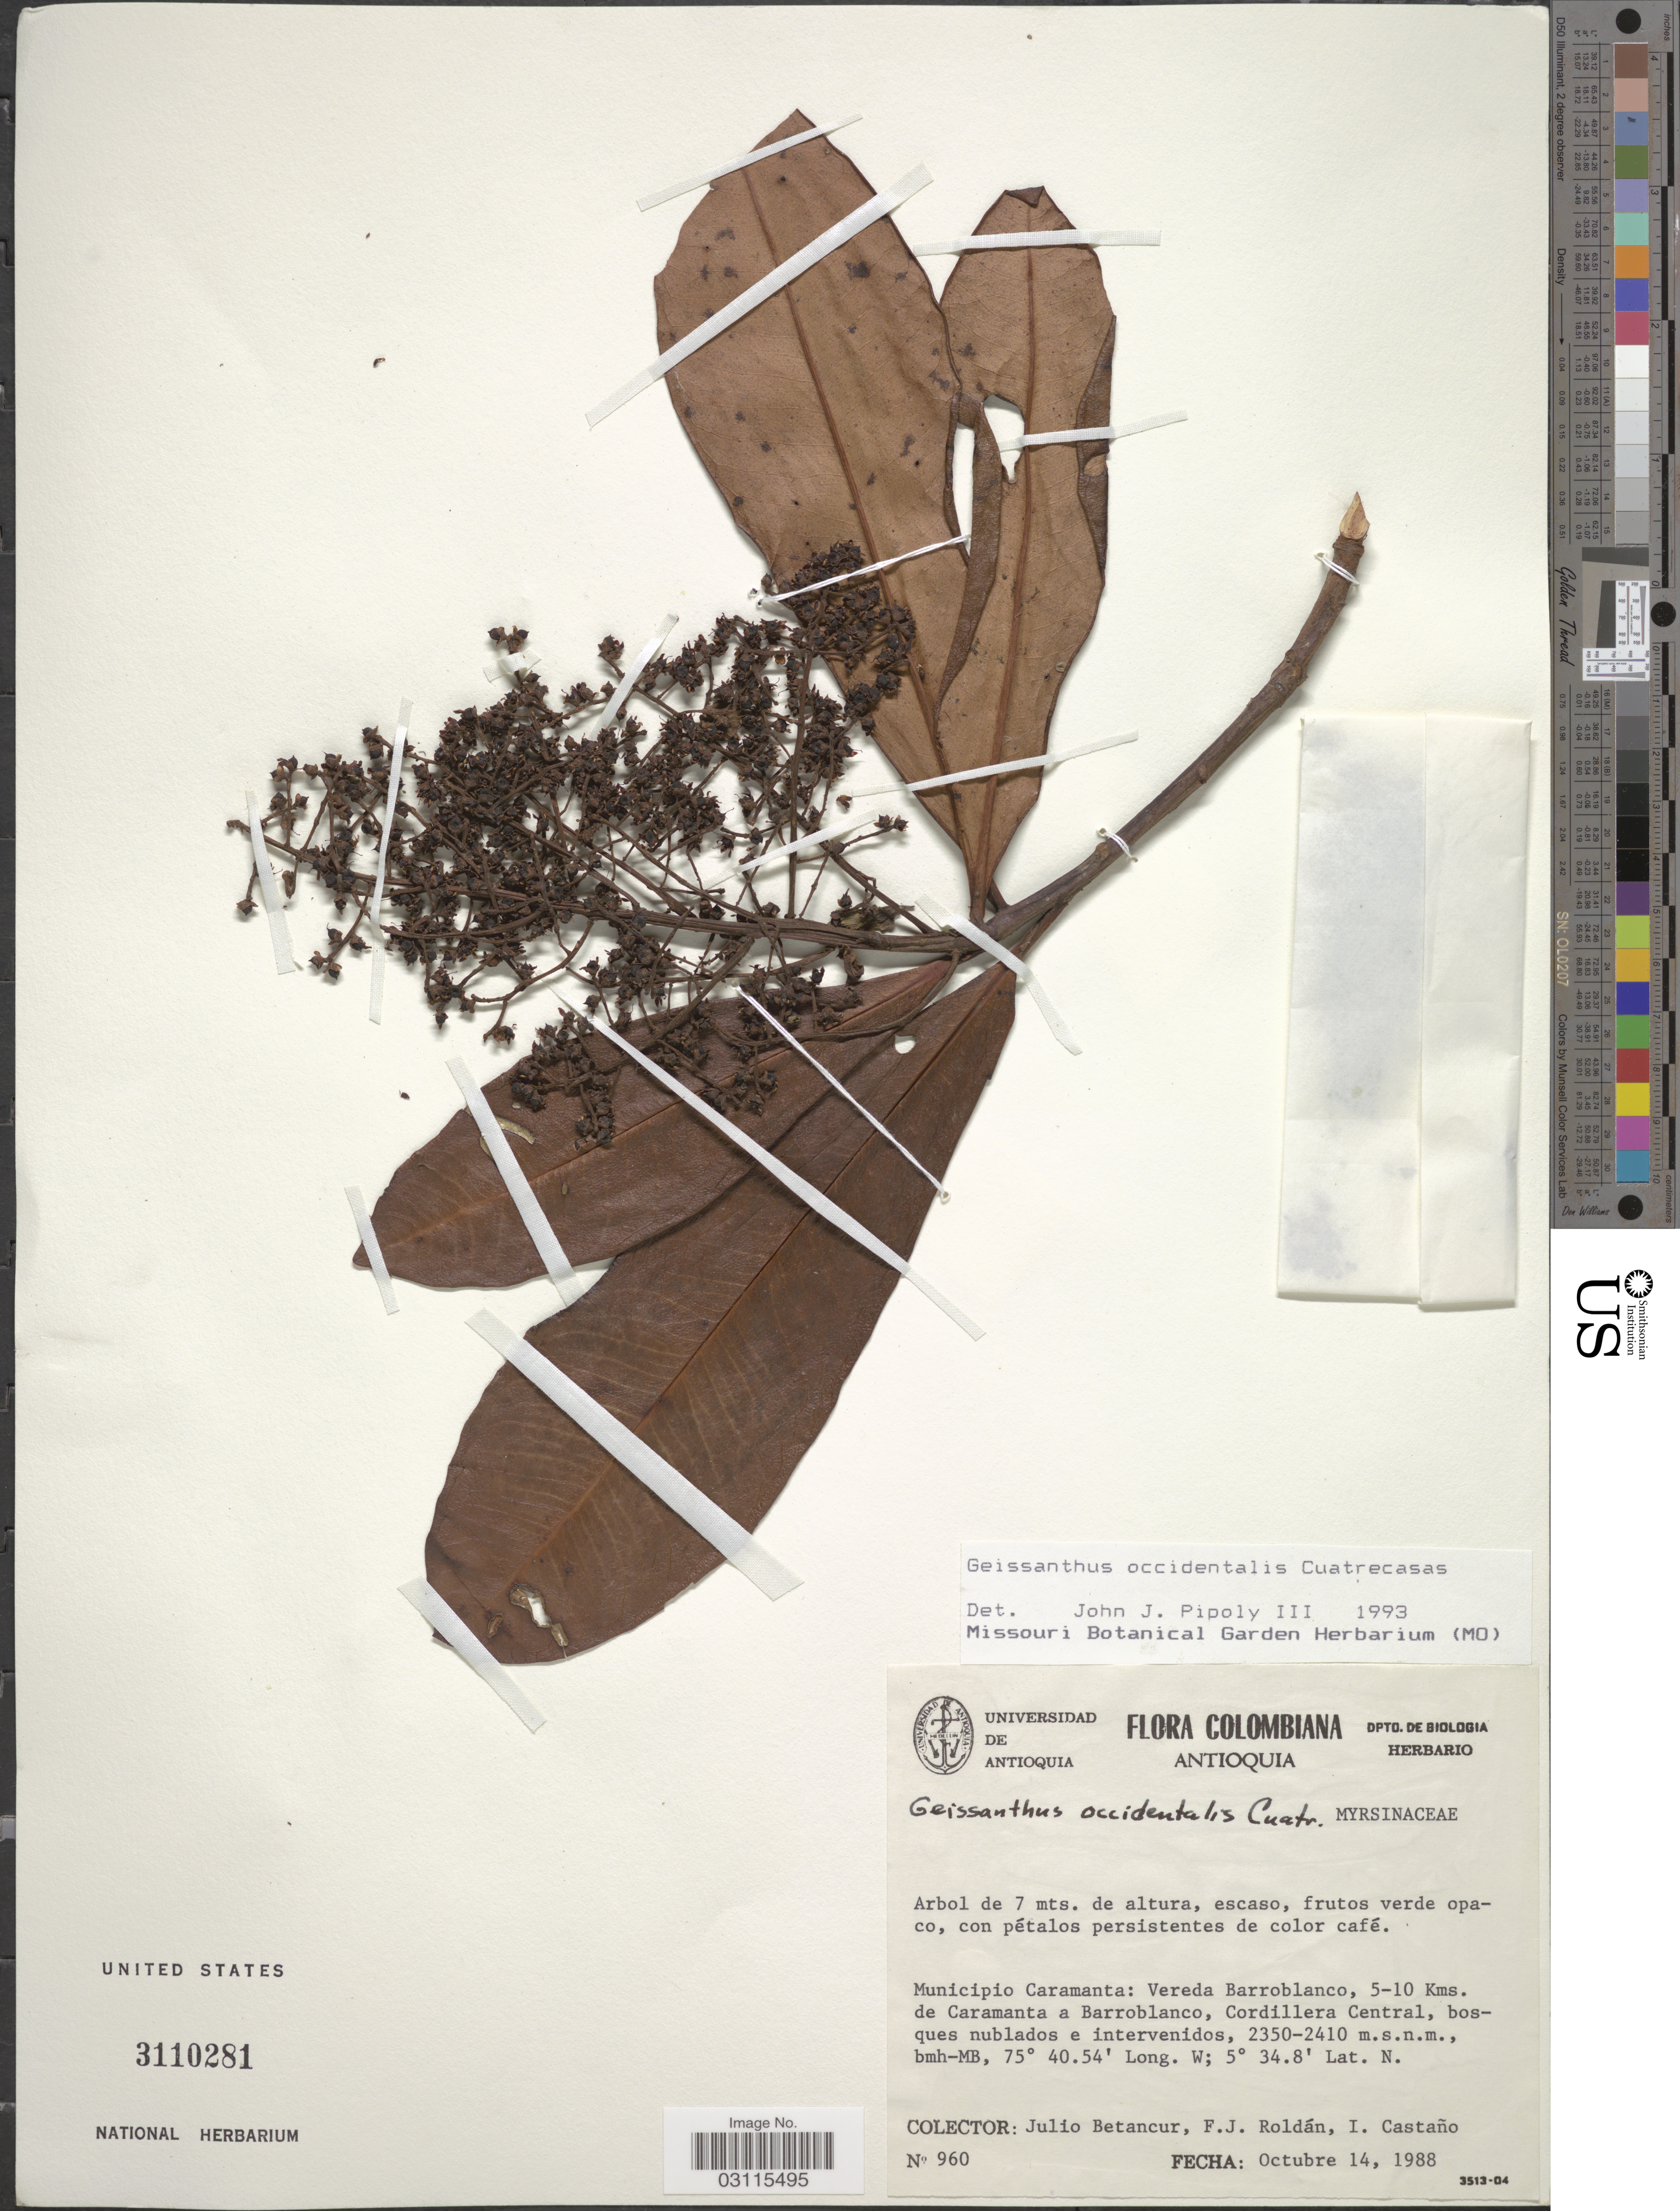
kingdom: Plantae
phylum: Tracheophyta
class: Magnoliopsida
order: Ericales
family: Primulaceae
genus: Geissanthus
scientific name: Geissanthus occidentalis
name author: Cuatrec.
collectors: J. Betancur, F. J. Roldán & I. Castaño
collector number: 960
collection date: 1988-10-14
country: Colombia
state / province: Antioquia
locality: Municipio Caramanta: Vereda Barroblanco, 5-10 Kms. de Caramanta a Barroblanco, Cordillera Central, bosques nublados e intervenidos.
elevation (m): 2350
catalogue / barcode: US 3110281